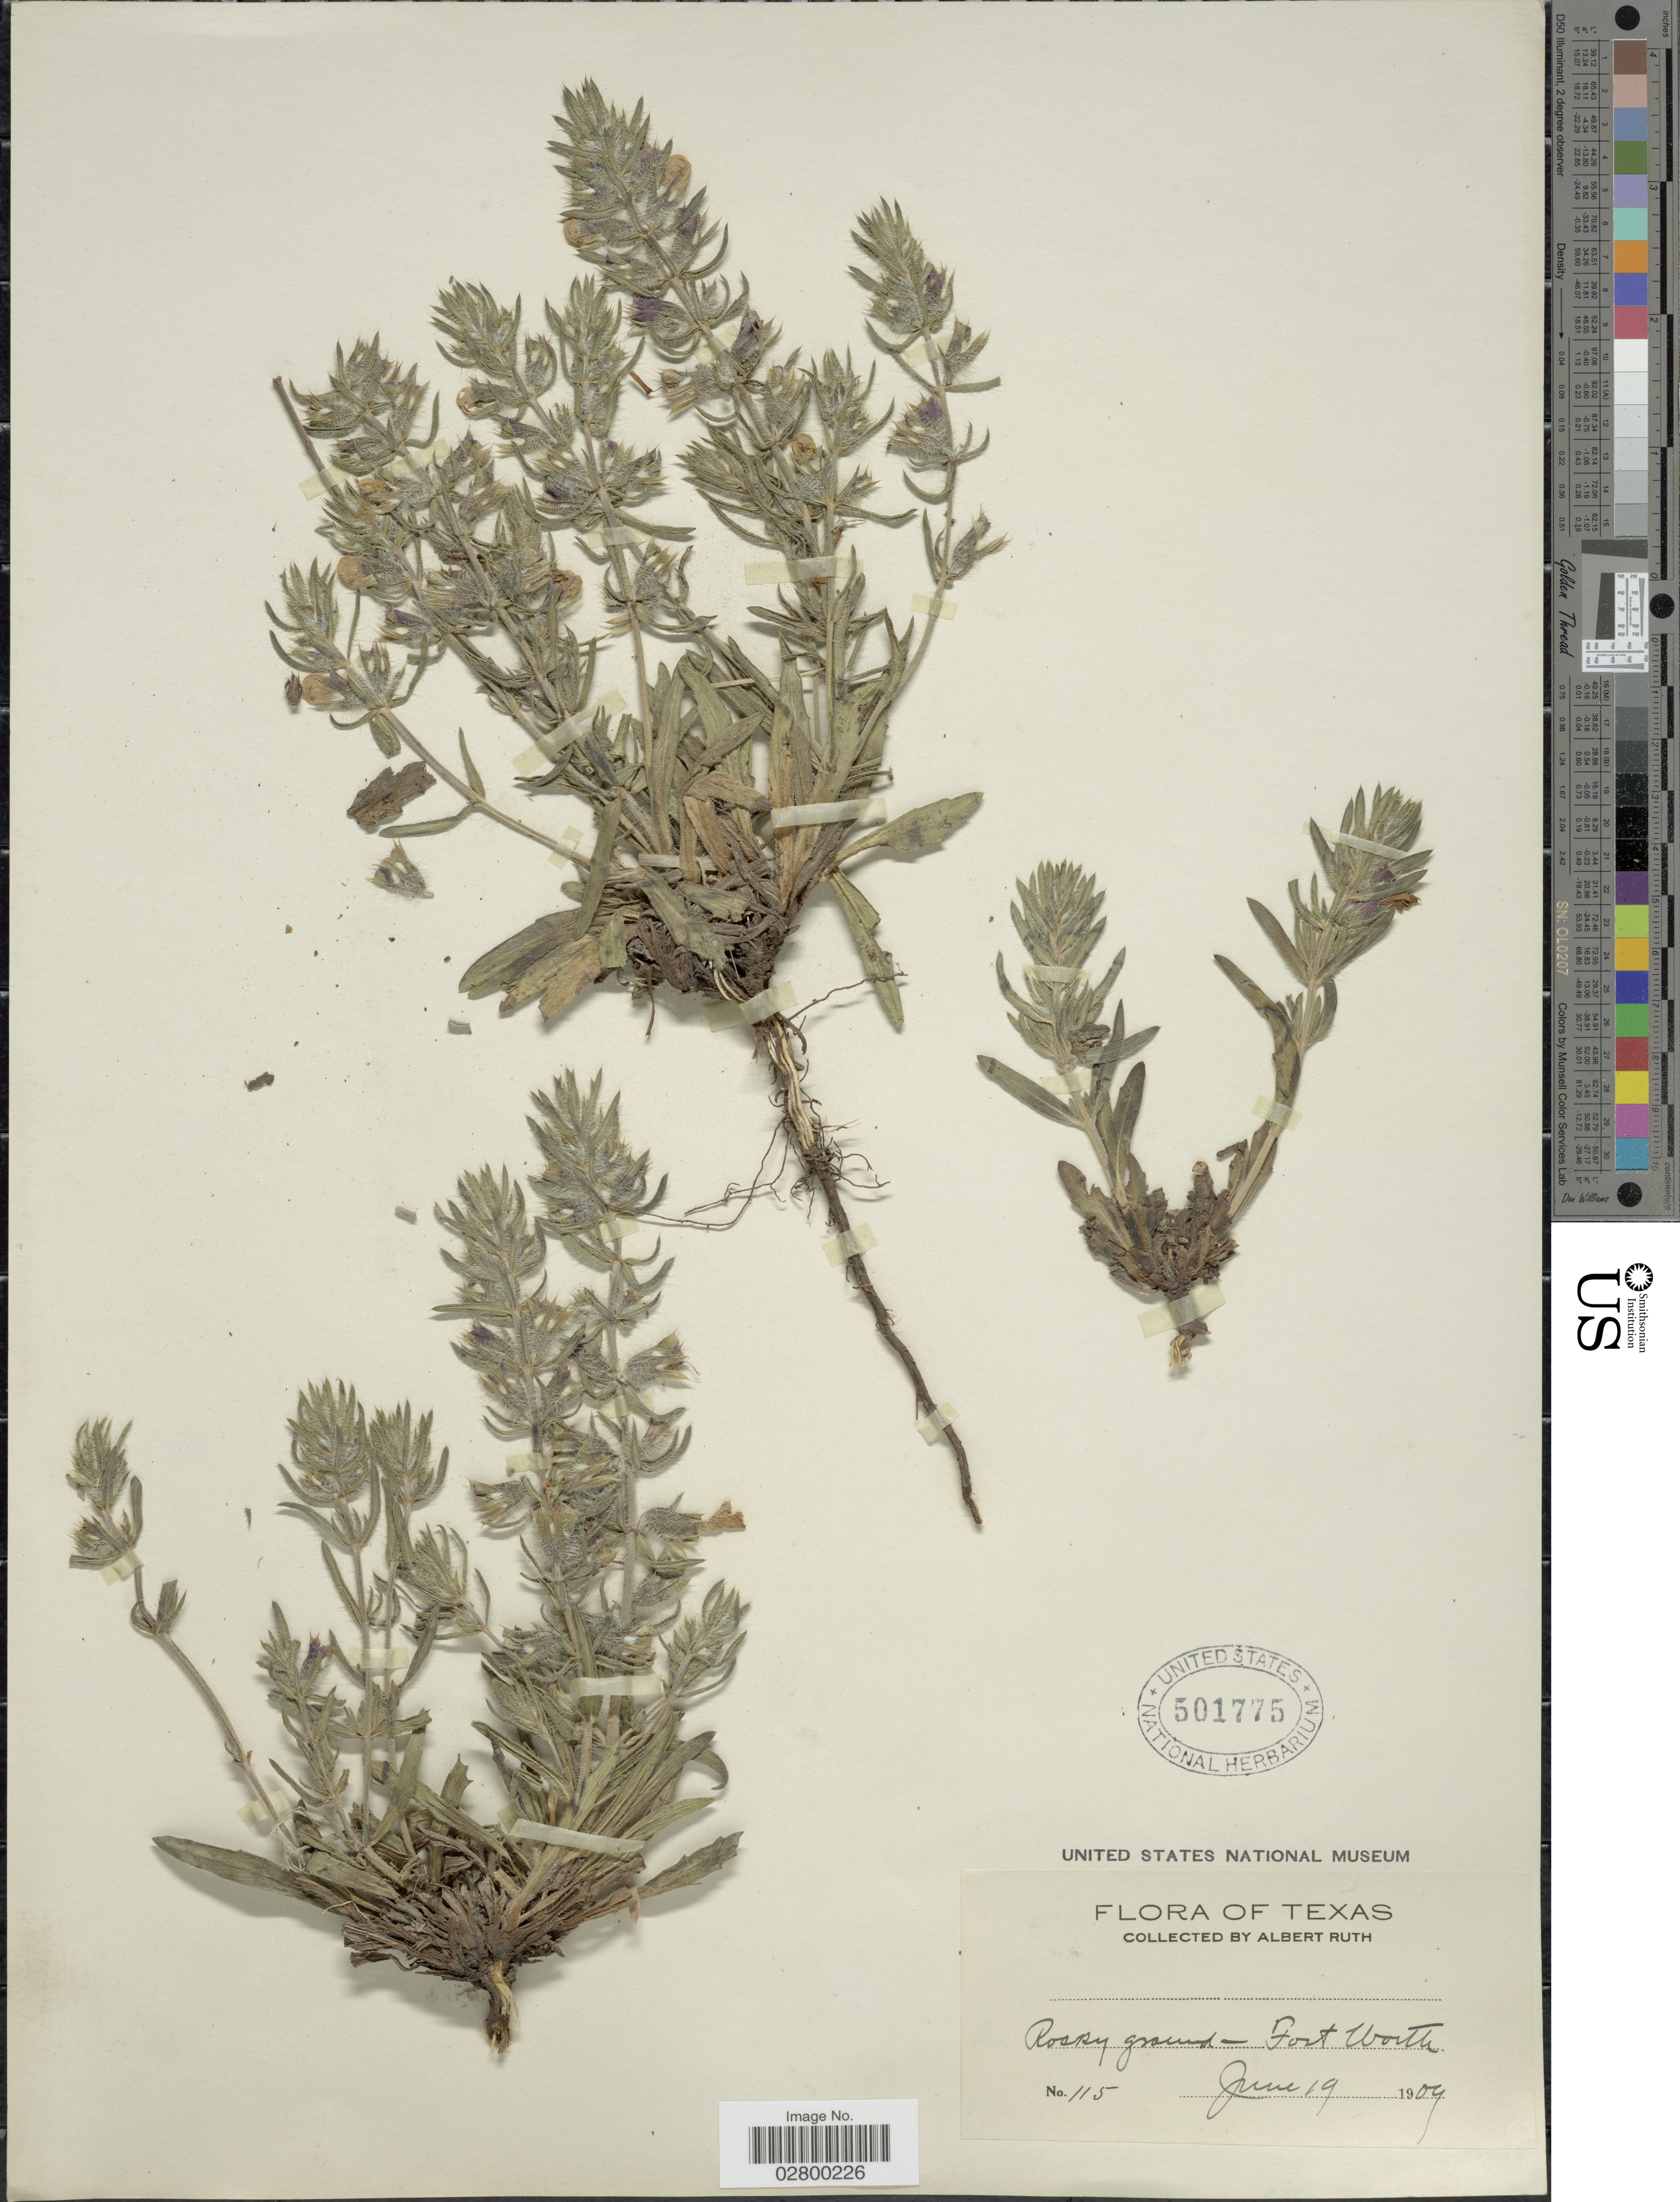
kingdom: Plantae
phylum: Tracheophyta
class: Magnoliopsida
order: Lamiales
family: Lamiaceae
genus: Salvia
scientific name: Salvia texana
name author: (Scheele) Torr.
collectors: A. Ruth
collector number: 115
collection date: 1909-06-19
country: United States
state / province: Texas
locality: Fort Worth.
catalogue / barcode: US 501775